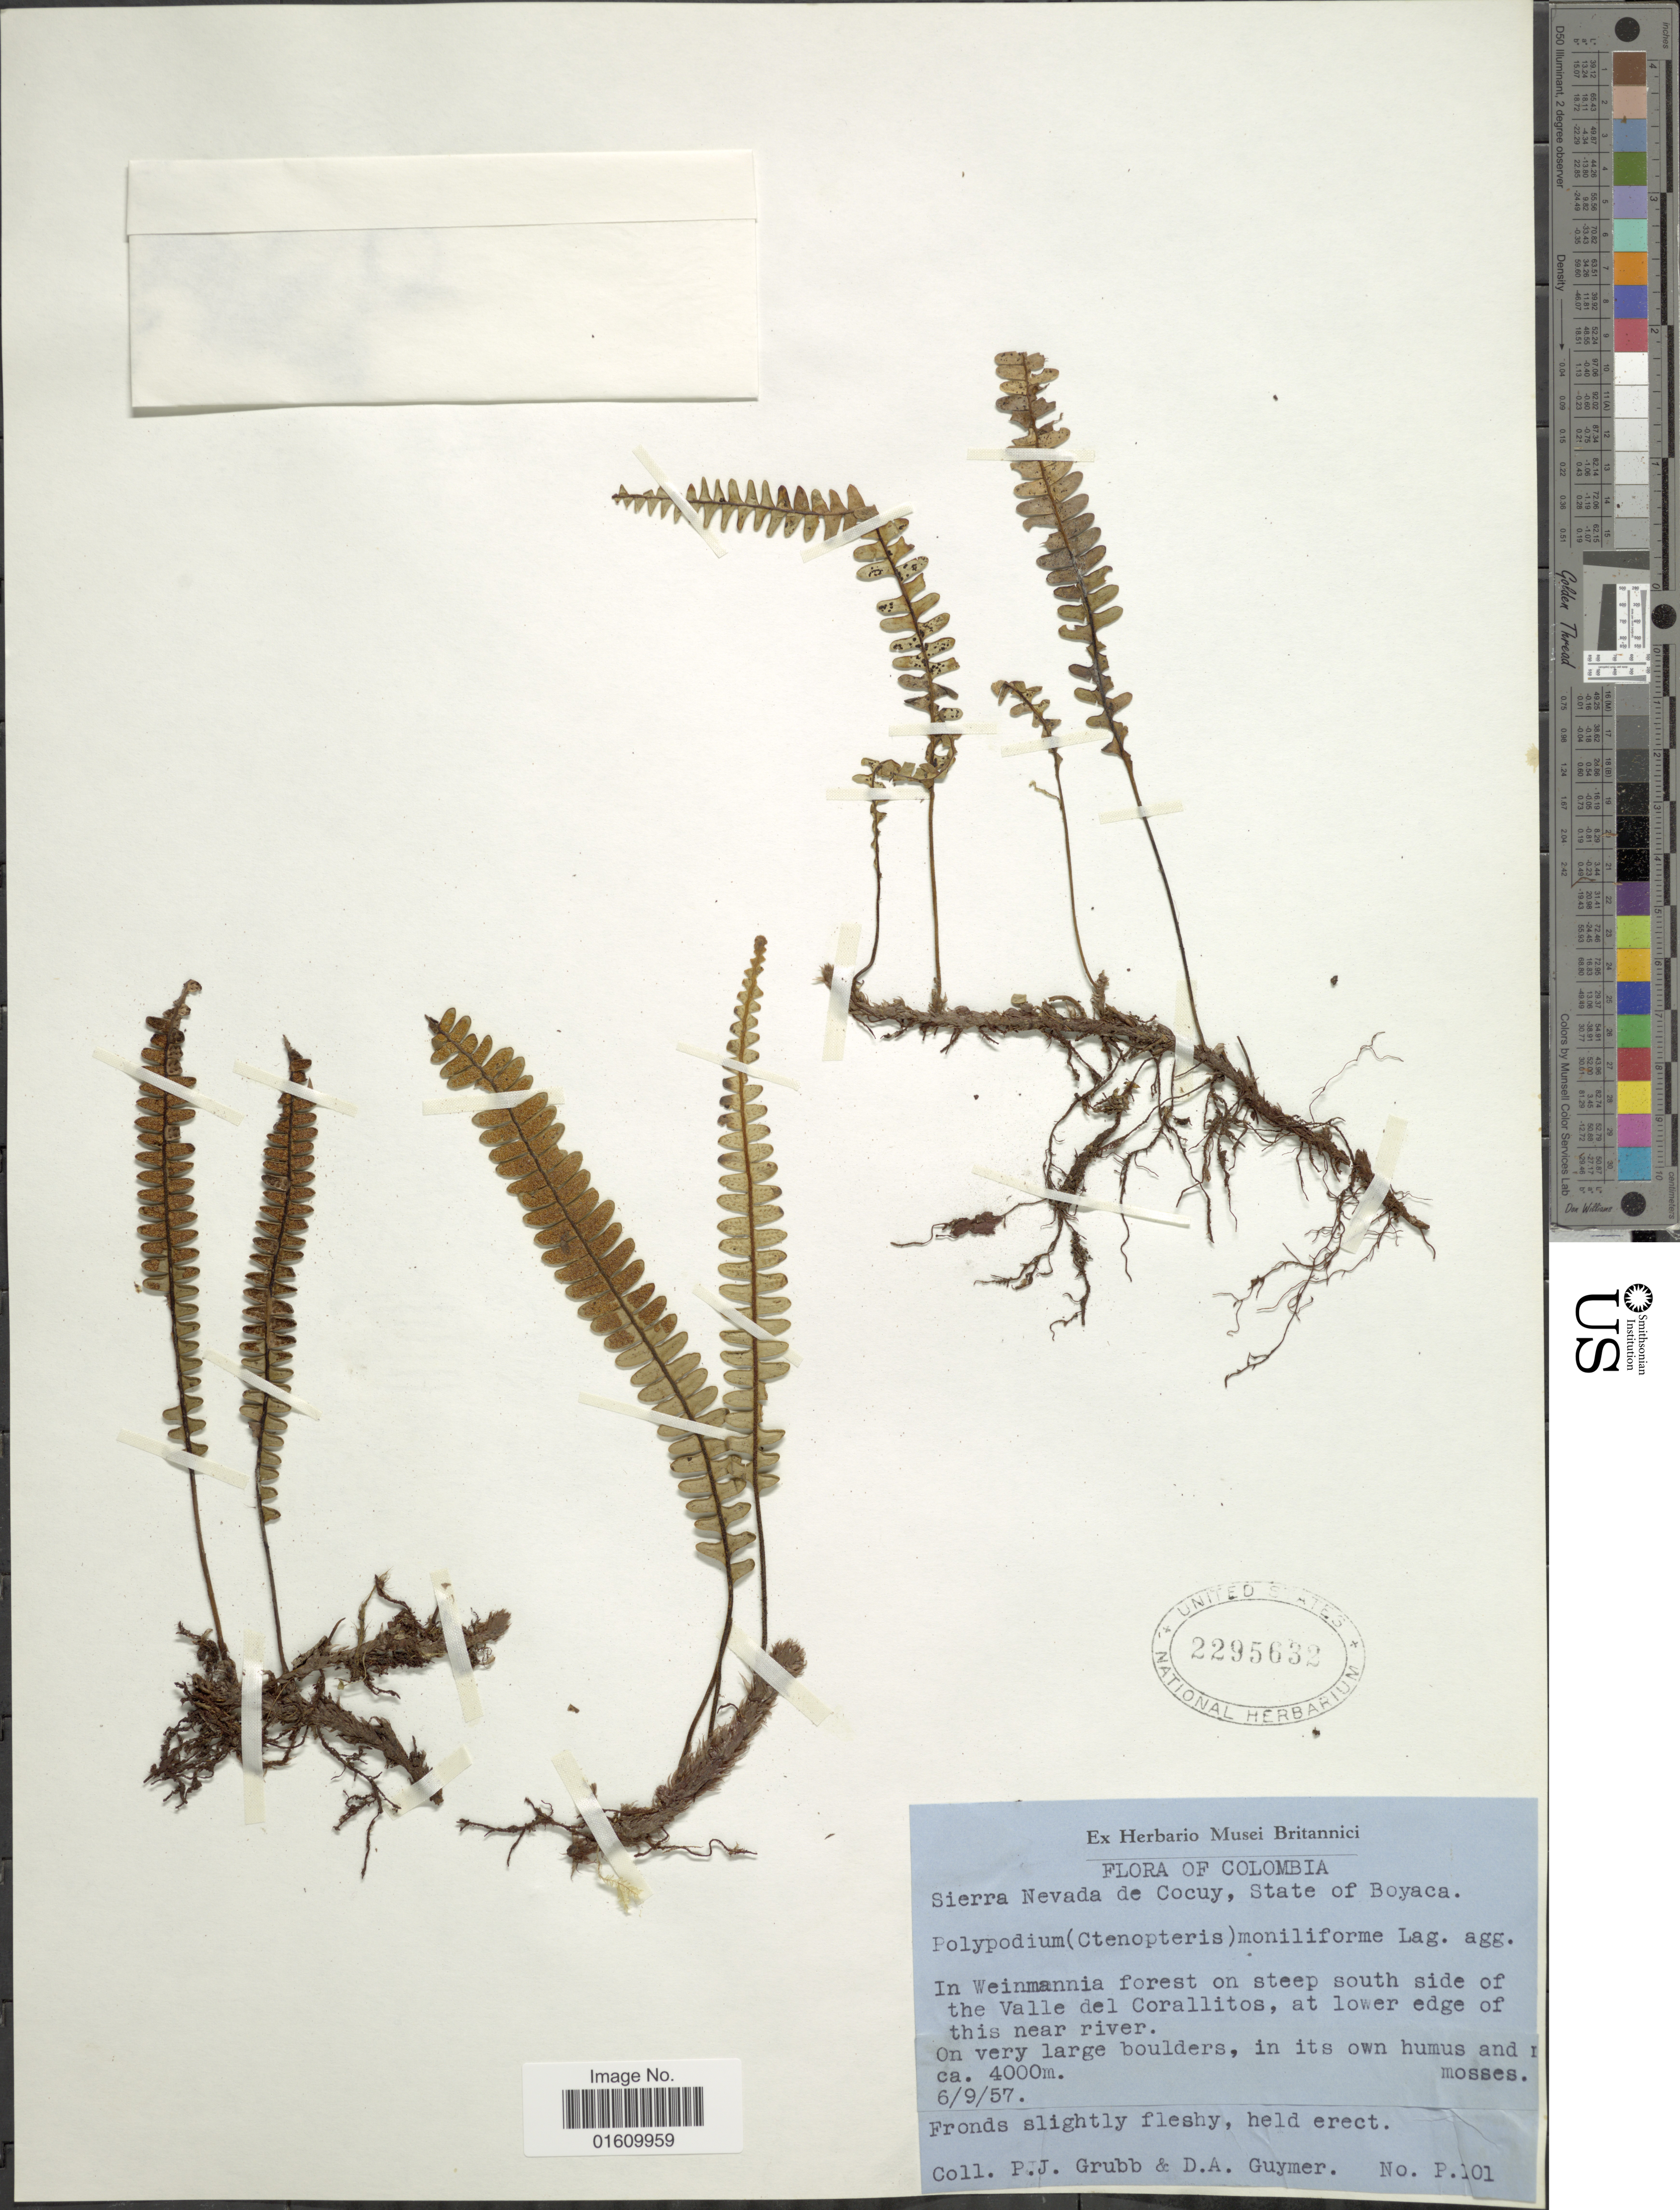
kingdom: Plantae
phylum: Tracheophyta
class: Polypodiopsida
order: Polypodiales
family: Polypodiaceae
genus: Melpomene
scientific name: Melpomene moniliformis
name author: (Lag. ex Sw.) A.R. Sm. & R.C. Moran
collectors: P. J. Grubb & D. Guymer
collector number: P 101*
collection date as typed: Transcribed d/m/y: 6/9/57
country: Colombia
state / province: Boyacá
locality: Sierra Nevada de Cocuy, State of Boyaca, In Weinmannia forest on steep south side of the Valle del Corallitos, at lower edge of this near river.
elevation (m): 4000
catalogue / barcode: US 2295632